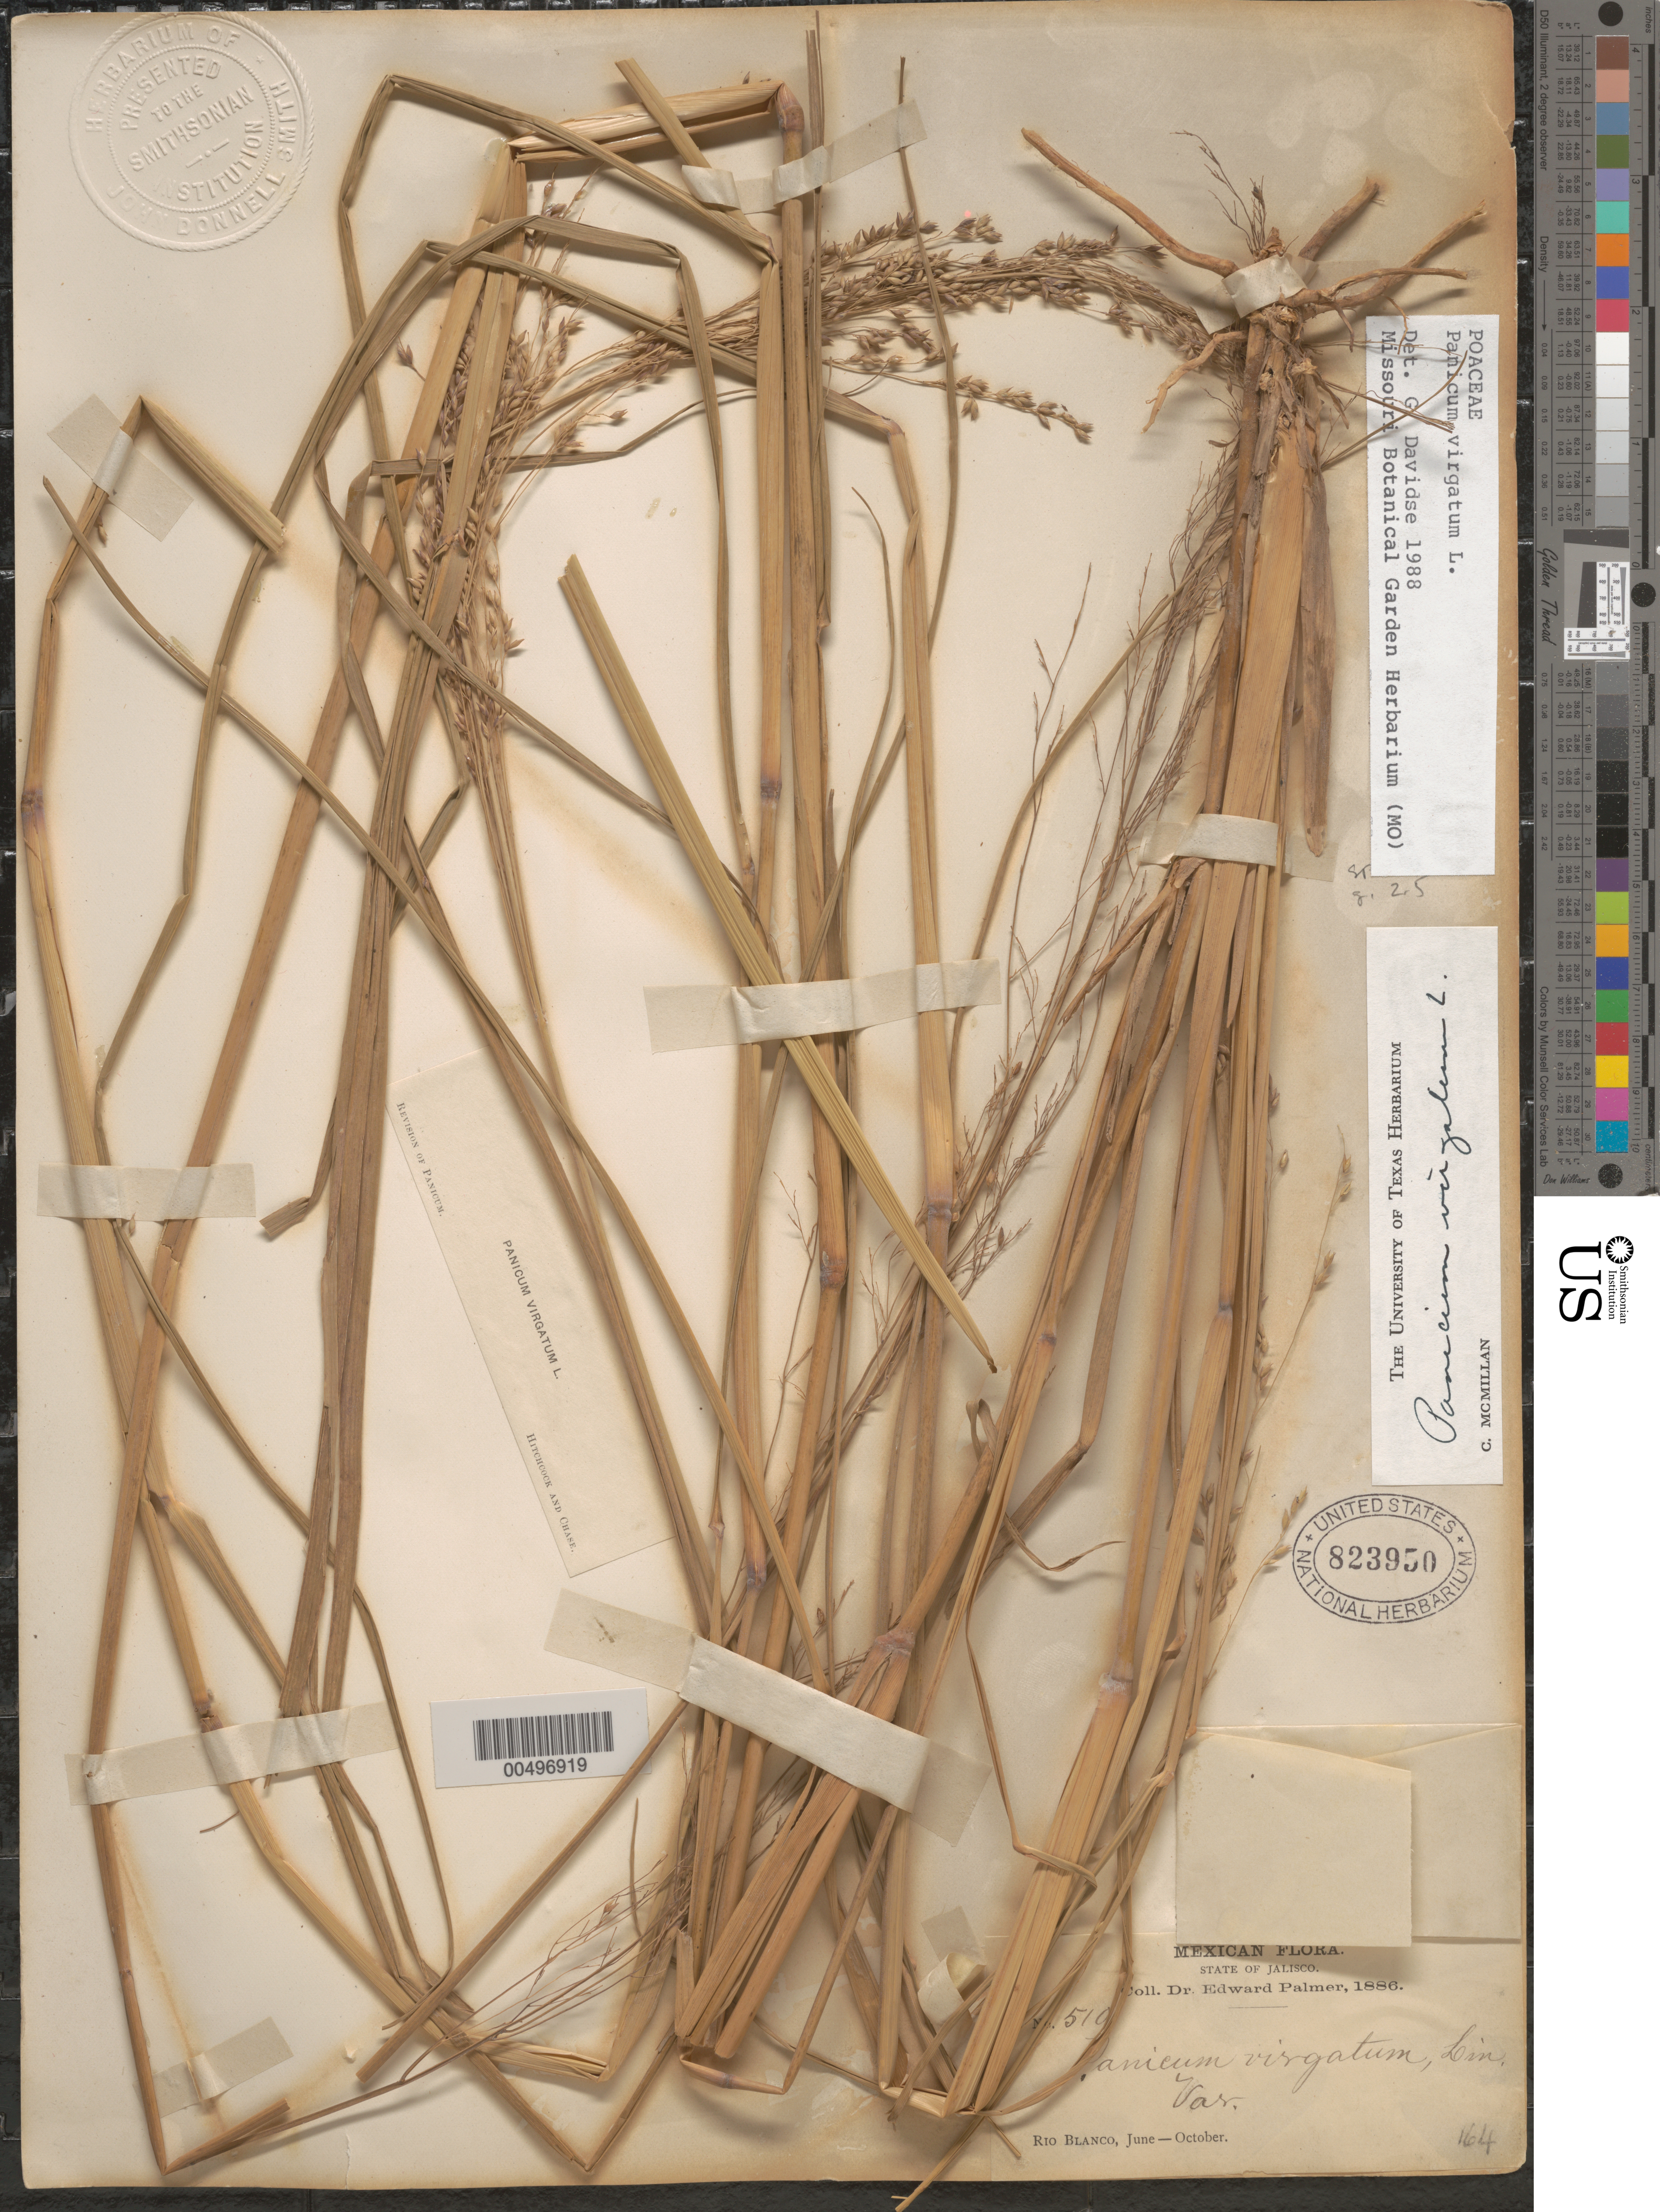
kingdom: Plantae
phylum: Tracheophyta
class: Liliopsida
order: Poales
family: Poaceae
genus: Panicum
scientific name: Panicum virgatum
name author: L.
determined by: Davidse, Gerrit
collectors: E. Palmer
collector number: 510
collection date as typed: Jun 1886 to Oct 1886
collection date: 1886-06/1886-10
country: Mexico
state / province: Jalisco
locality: Rio Blanco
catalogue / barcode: US 823950